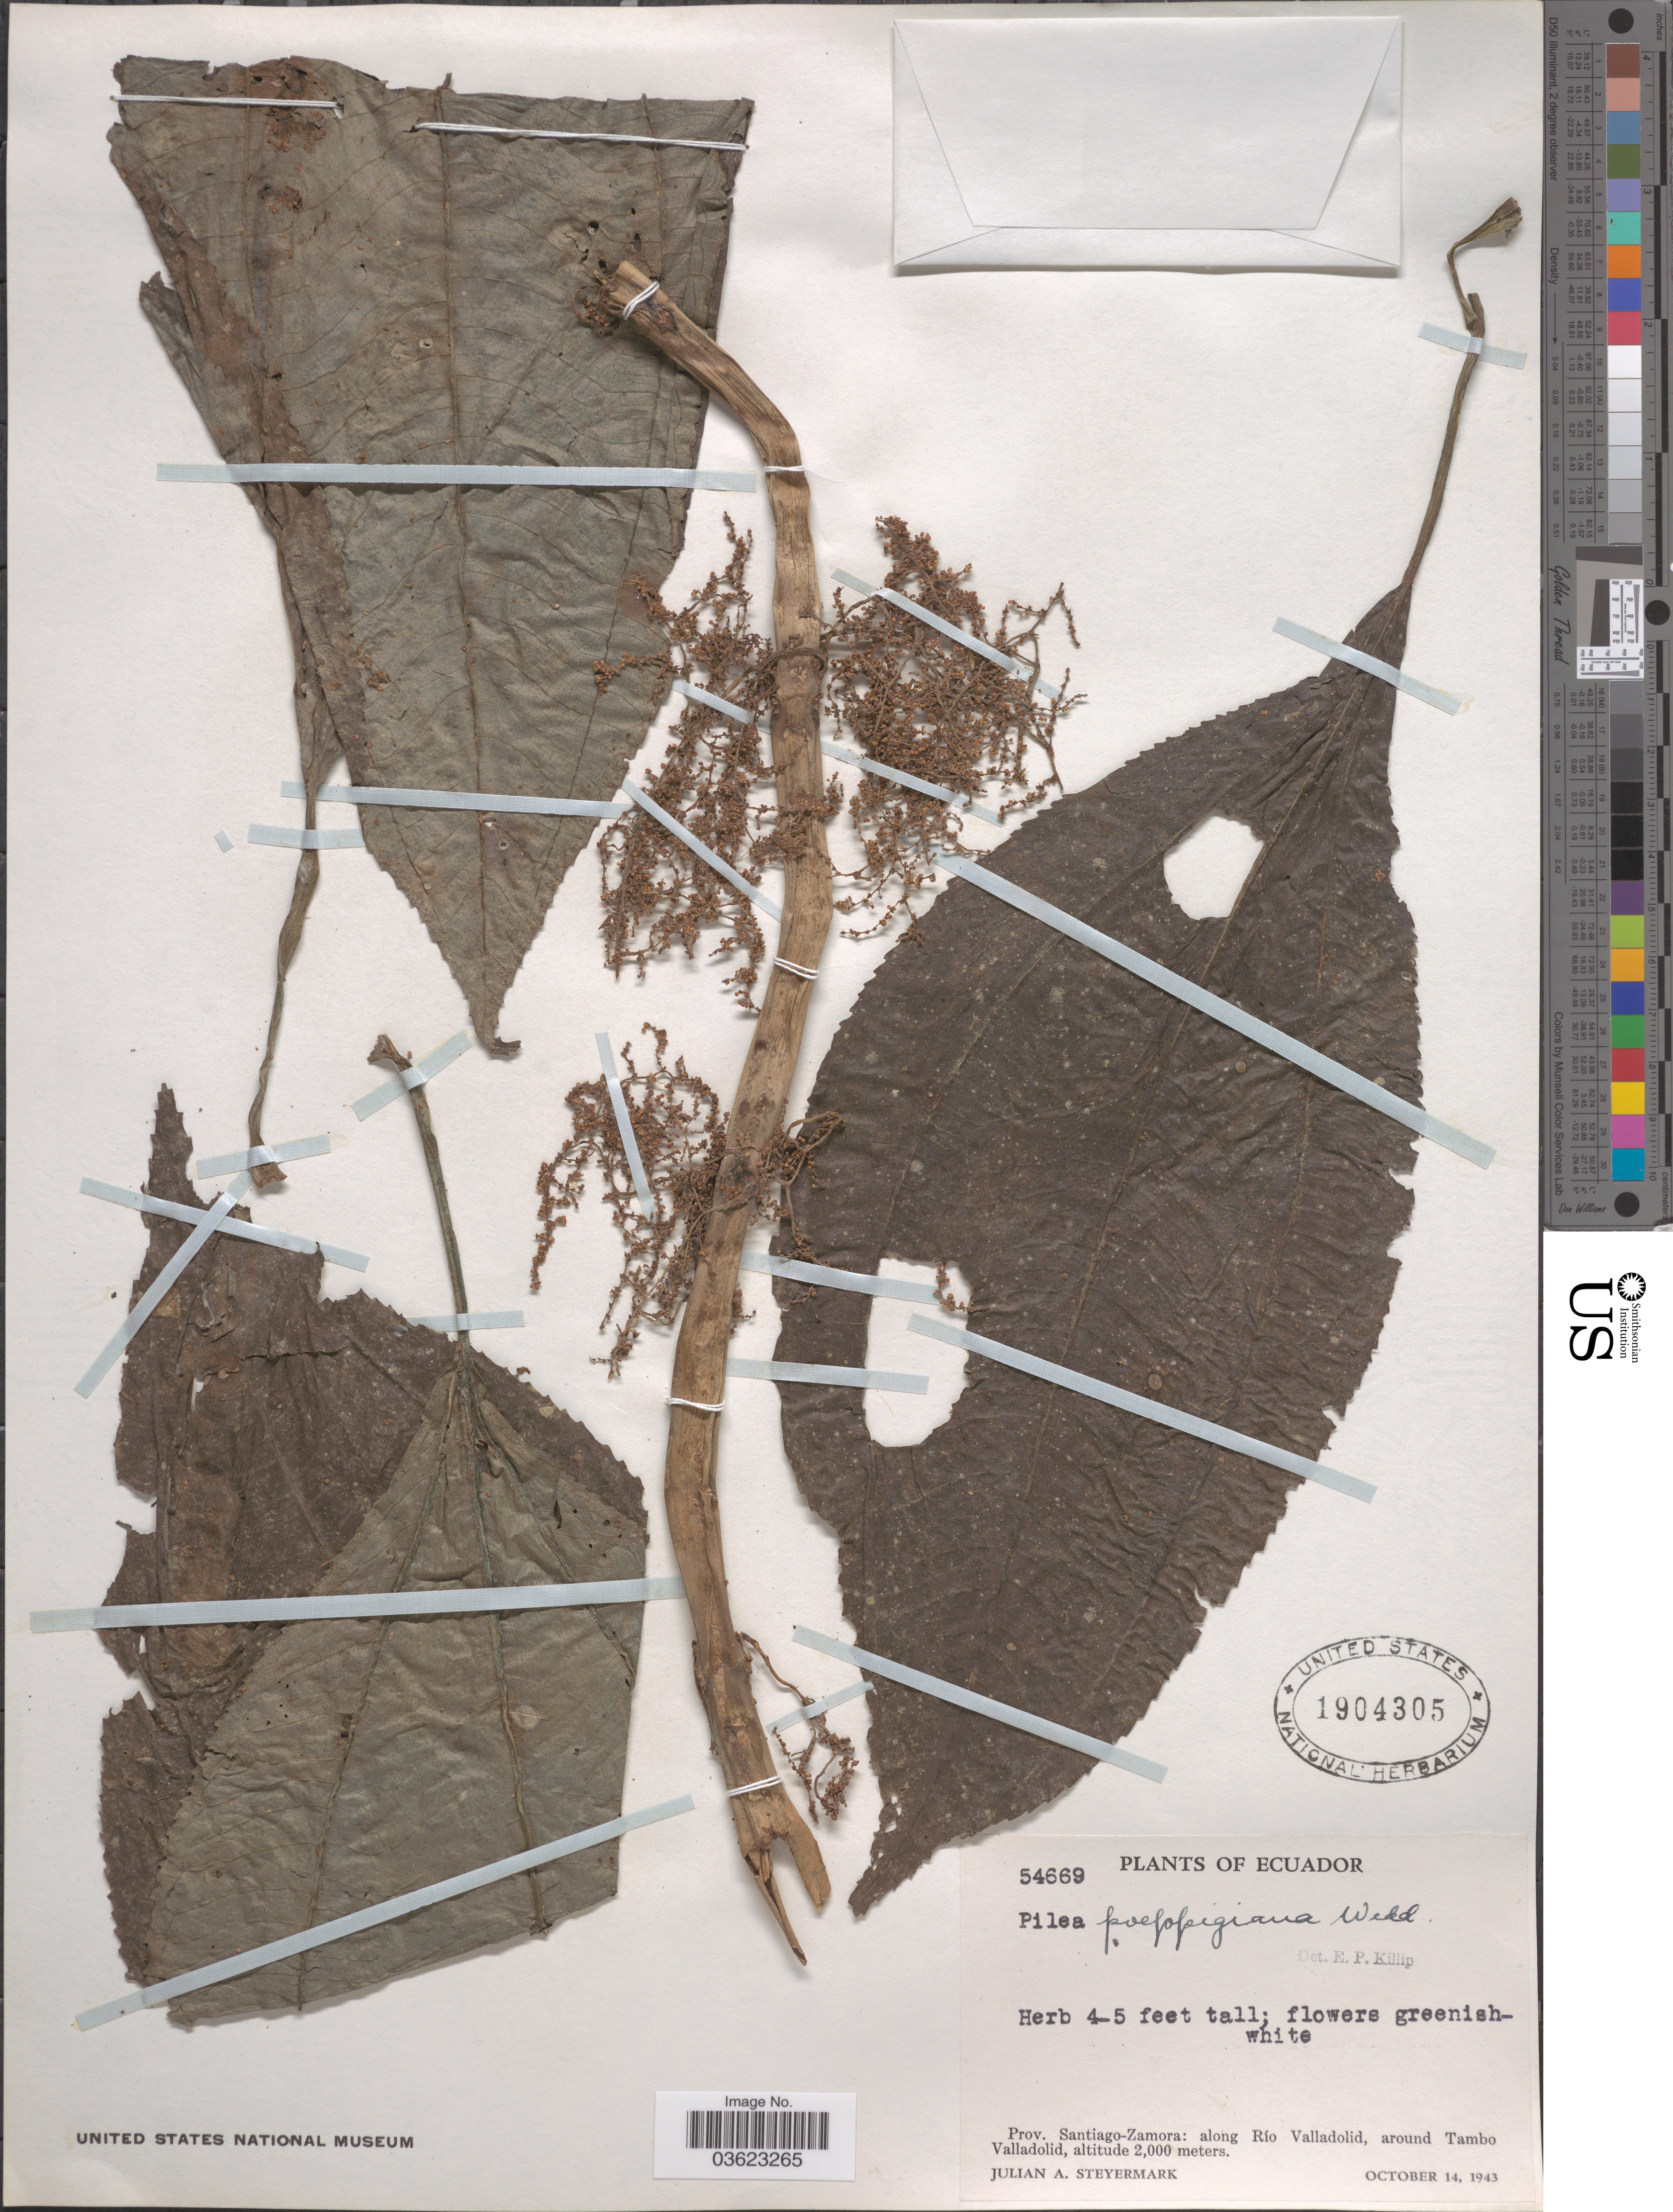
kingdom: Plantae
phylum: Tracheophyta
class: Magnoliopsida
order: Rosales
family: Urticaceae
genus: Pilea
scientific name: Pilea poeppigiana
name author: Wedd.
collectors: J. Steyermark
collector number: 54669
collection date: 1943-10-14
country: Ecuador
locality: Prov. Santiago-Zamora: along Río Valladolid, around Tambo Valladolid.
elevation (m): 2000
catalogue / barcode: US 1904305